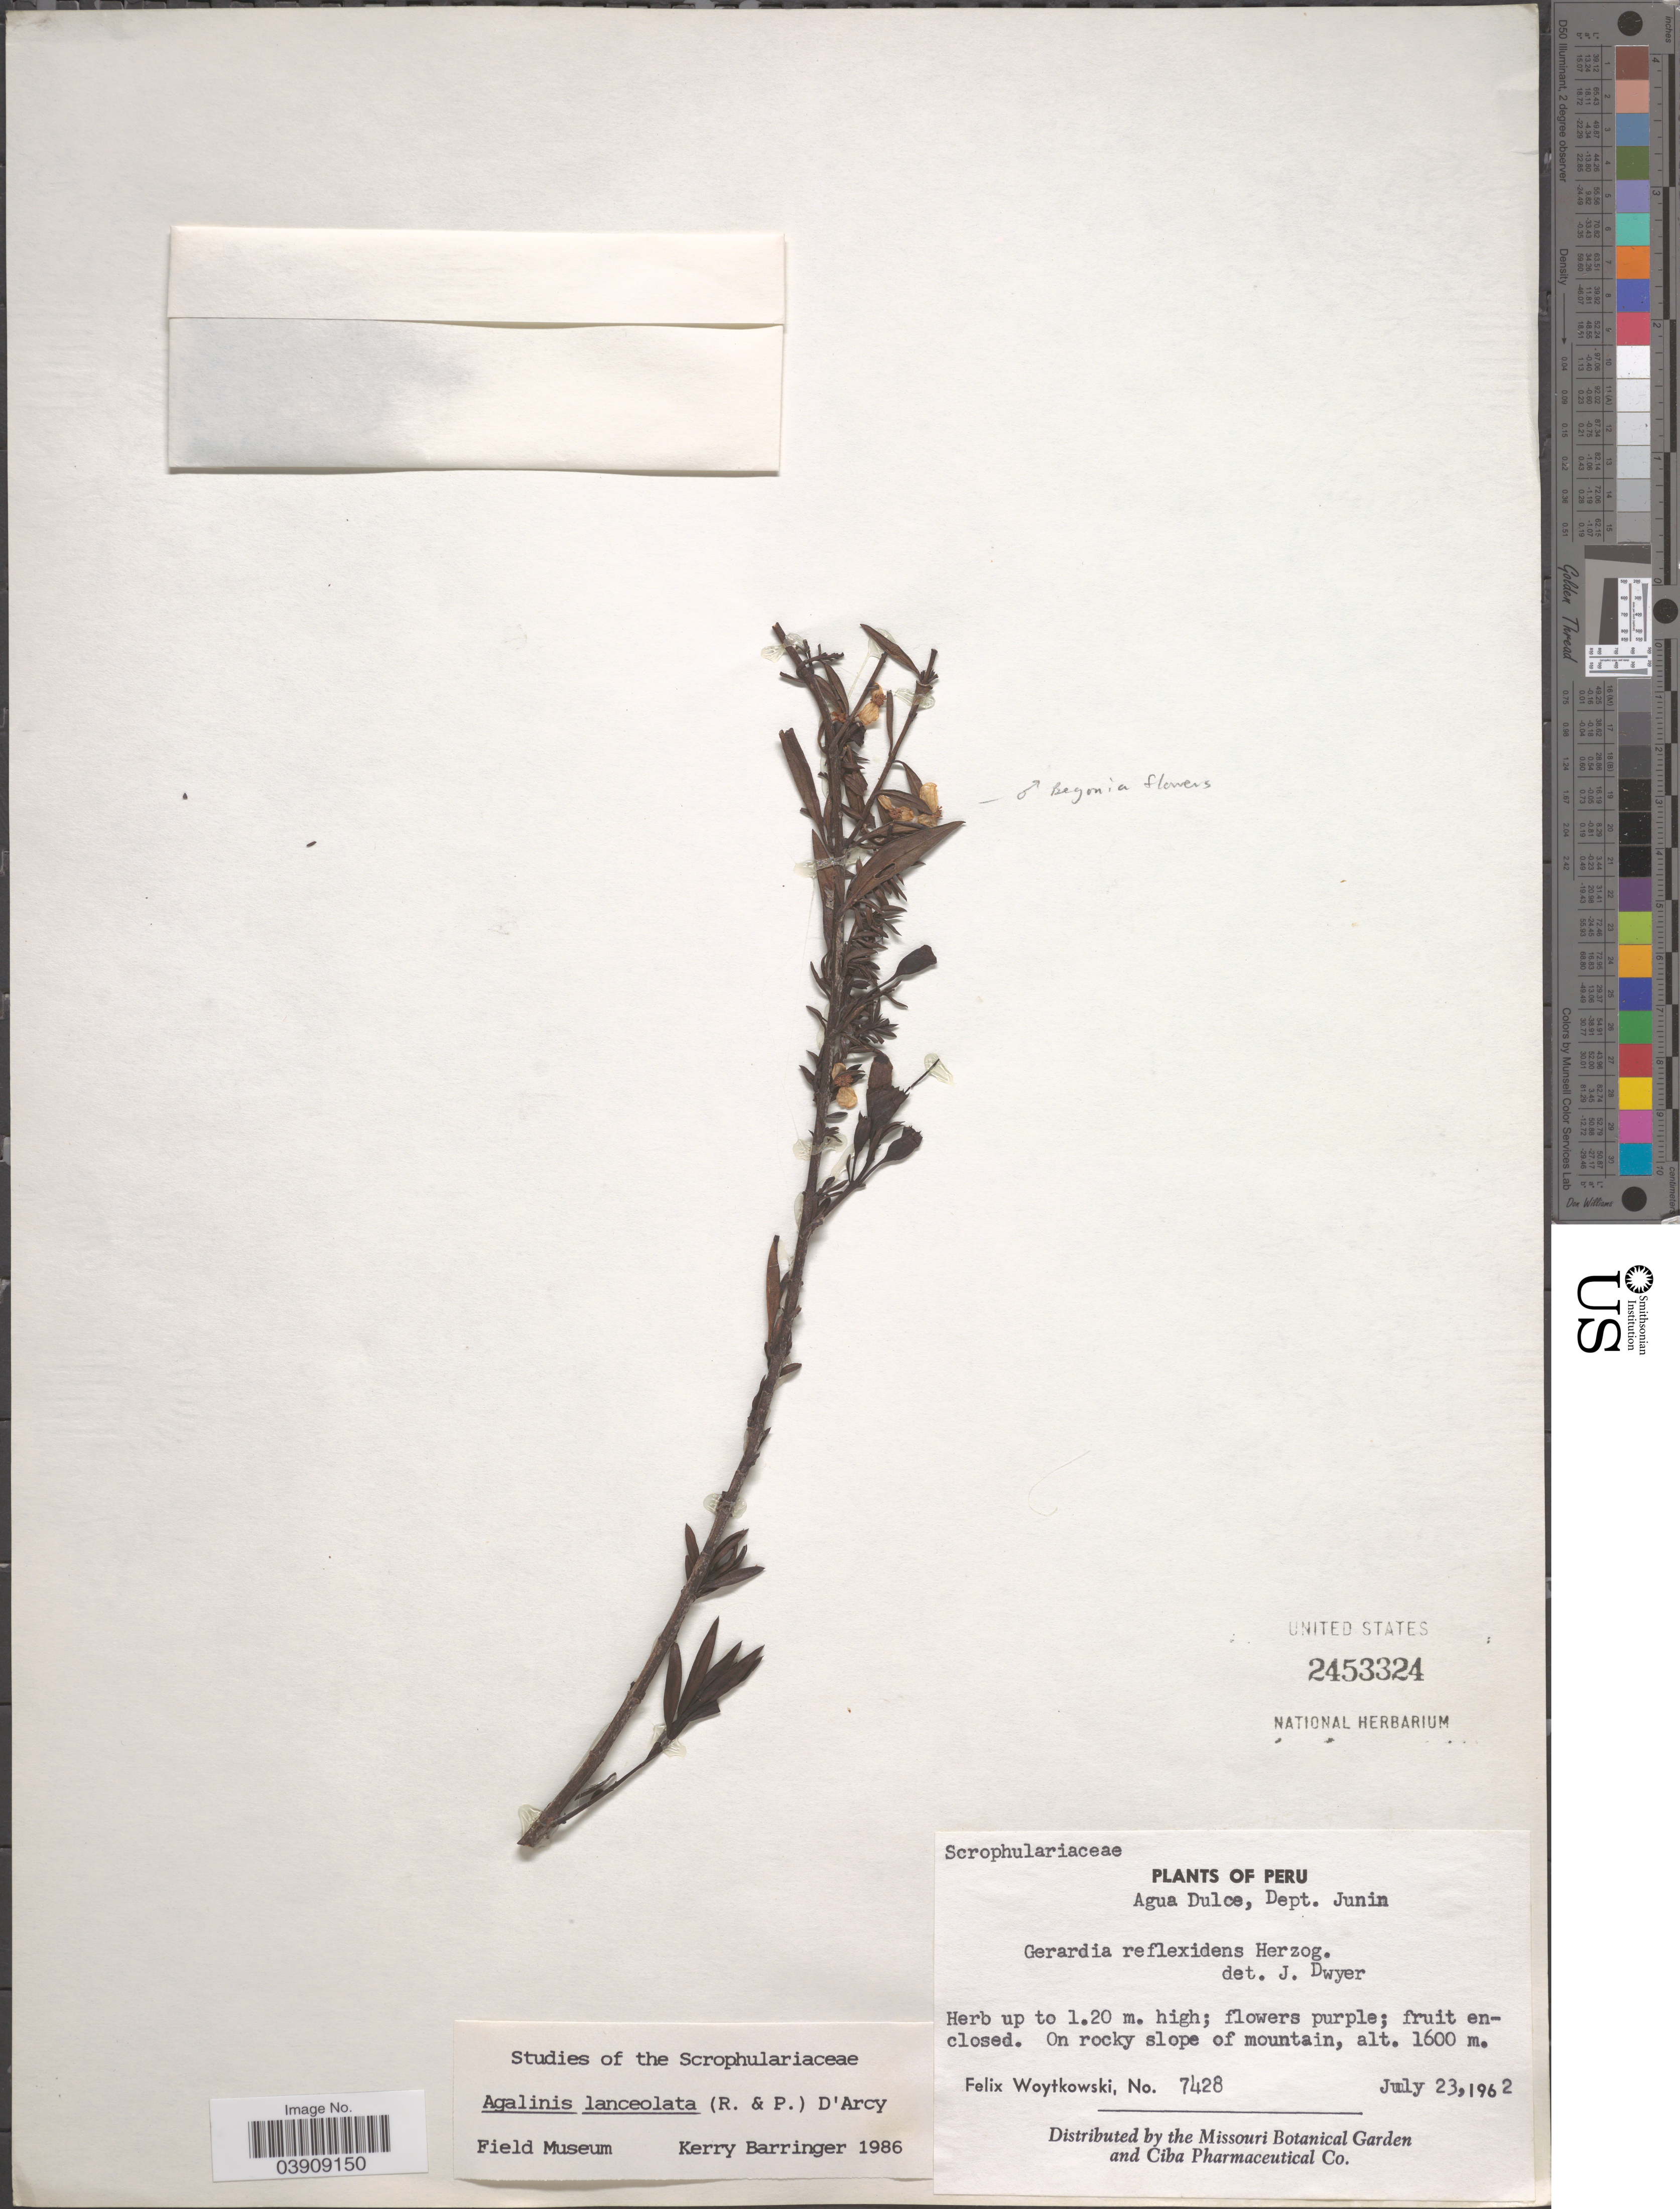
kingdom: Plantae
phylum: Tracheophyta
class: Magnoliopsida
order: Lamiales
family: Orobanchaceae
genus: Agalinis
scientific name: Agalinis lanceolata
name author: (Ruiz & Pav.) D'Arcy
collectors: F. Woytkowski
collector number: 7428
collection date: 1962-07-23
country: Peru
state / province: Junín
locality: Agua Dulce, Dept. Junin. On rocky slope of mountain.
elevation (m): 1600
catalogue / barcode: US 2453324